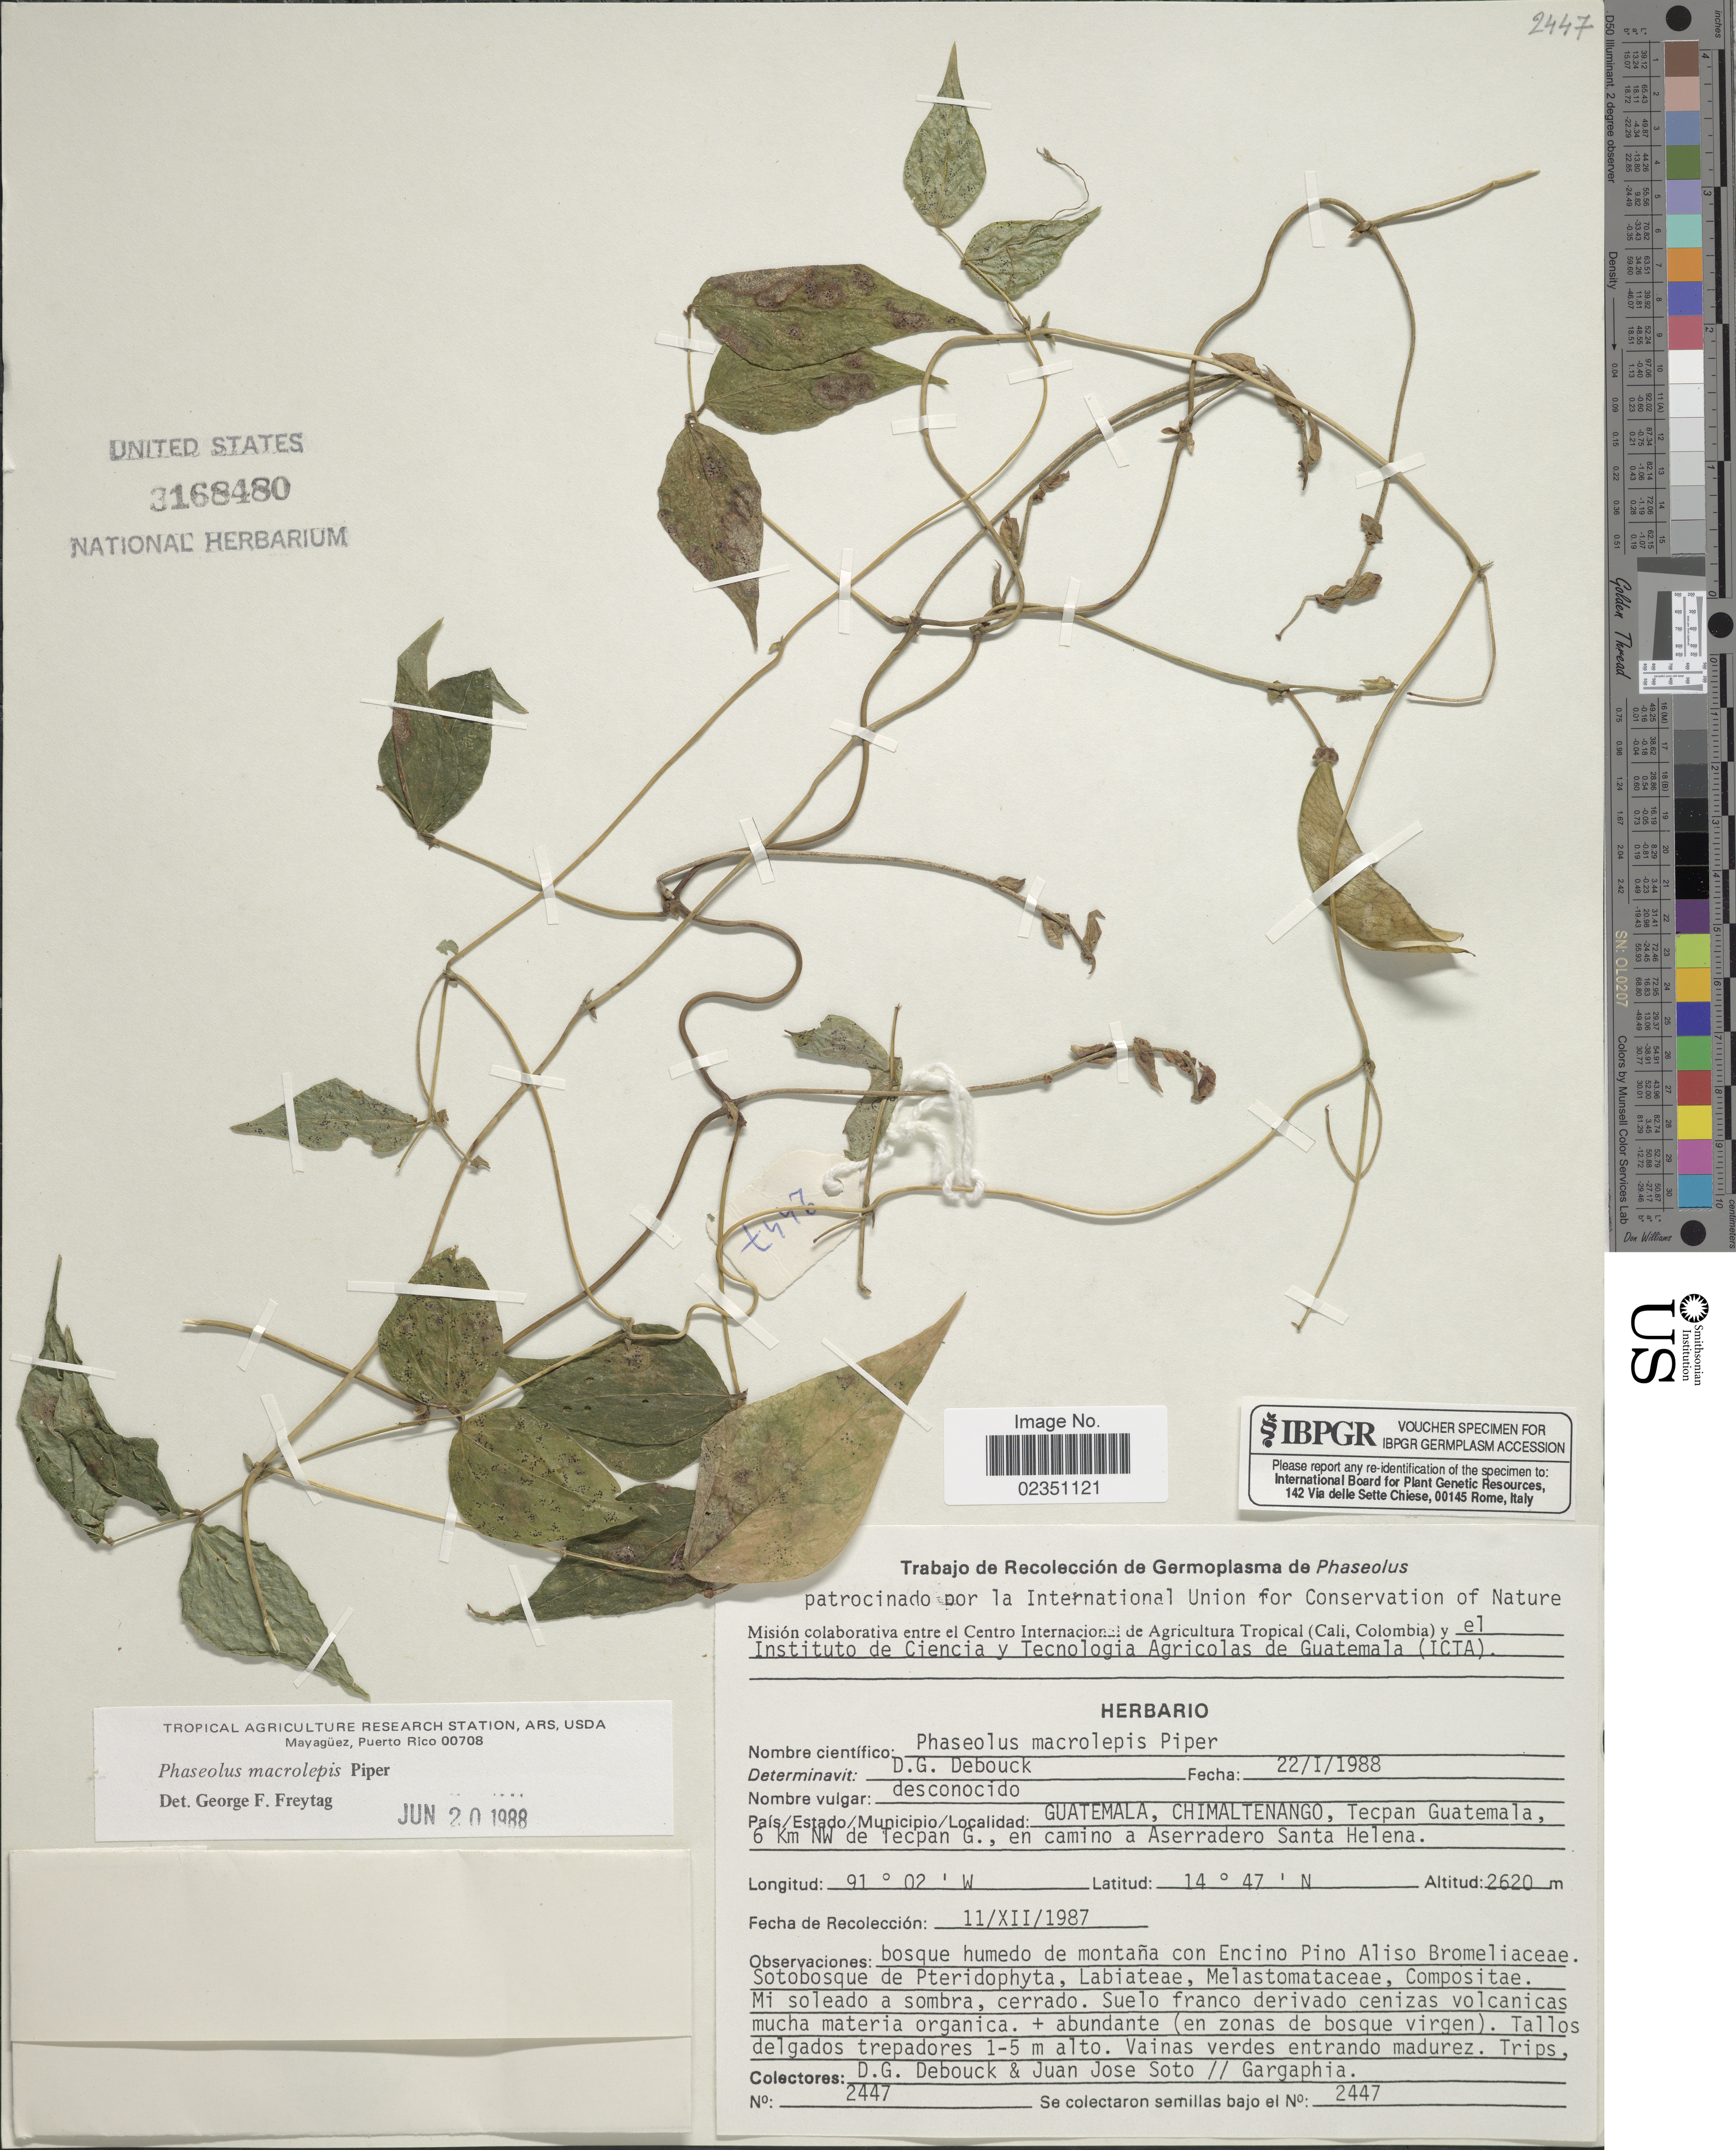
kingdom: Plantae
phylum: Tracheophyta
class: Magnoliopsida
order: Fabales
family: Fabaceae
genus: Phaseolus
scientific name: Phaseolus macrolepis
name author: Piper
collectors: D. Debouck & J. Soto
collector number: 2447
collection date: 1987-12-11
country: Guatemala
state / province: Chimaltenango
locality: Tecpan Guatemala, 6 km NW de Tecpan G., en camino a Aserradero Santa Helena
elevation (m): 2620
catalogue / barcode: US 3168480